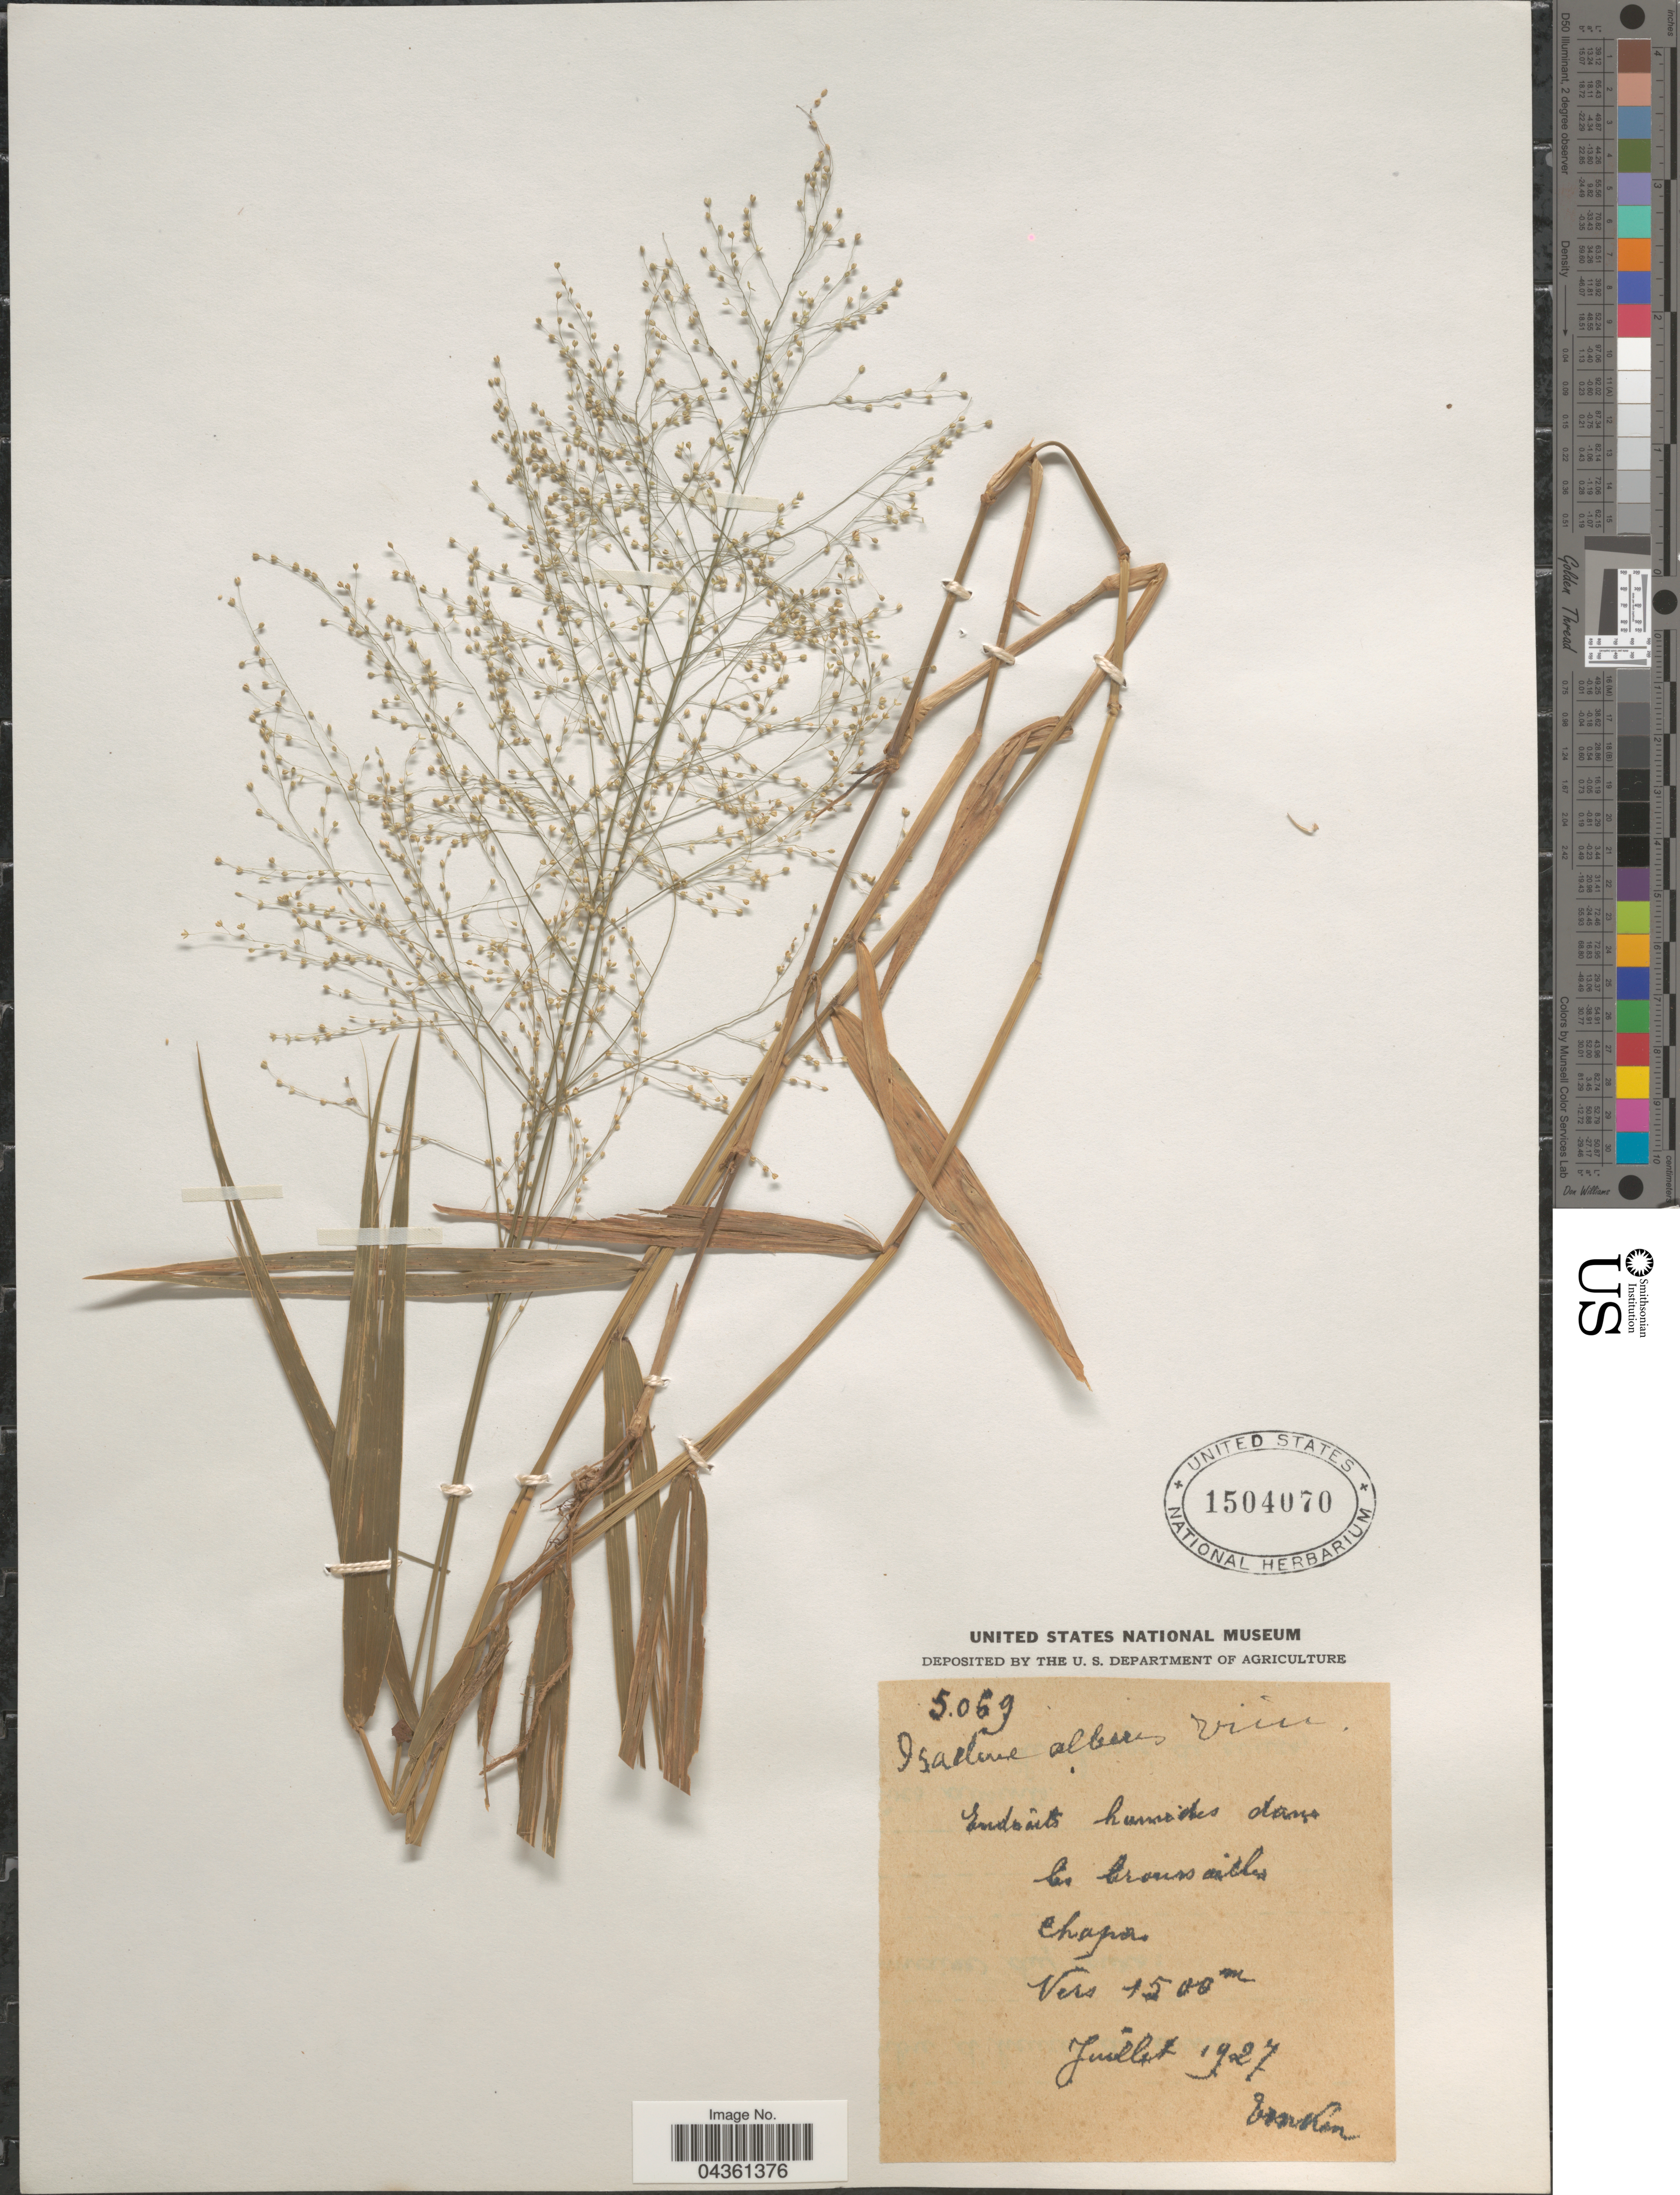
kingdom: Plantae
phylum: Tracheophyta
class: Liliopsida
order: Poales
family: Poaceae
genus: Isachne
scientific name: Isachne albens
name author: Trin.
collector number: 5069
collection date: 1927-07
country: Vietnam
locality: Endroits humides dans les broussailles. Chapa. Tonkin.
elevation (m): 1500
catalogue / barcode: US 1504070